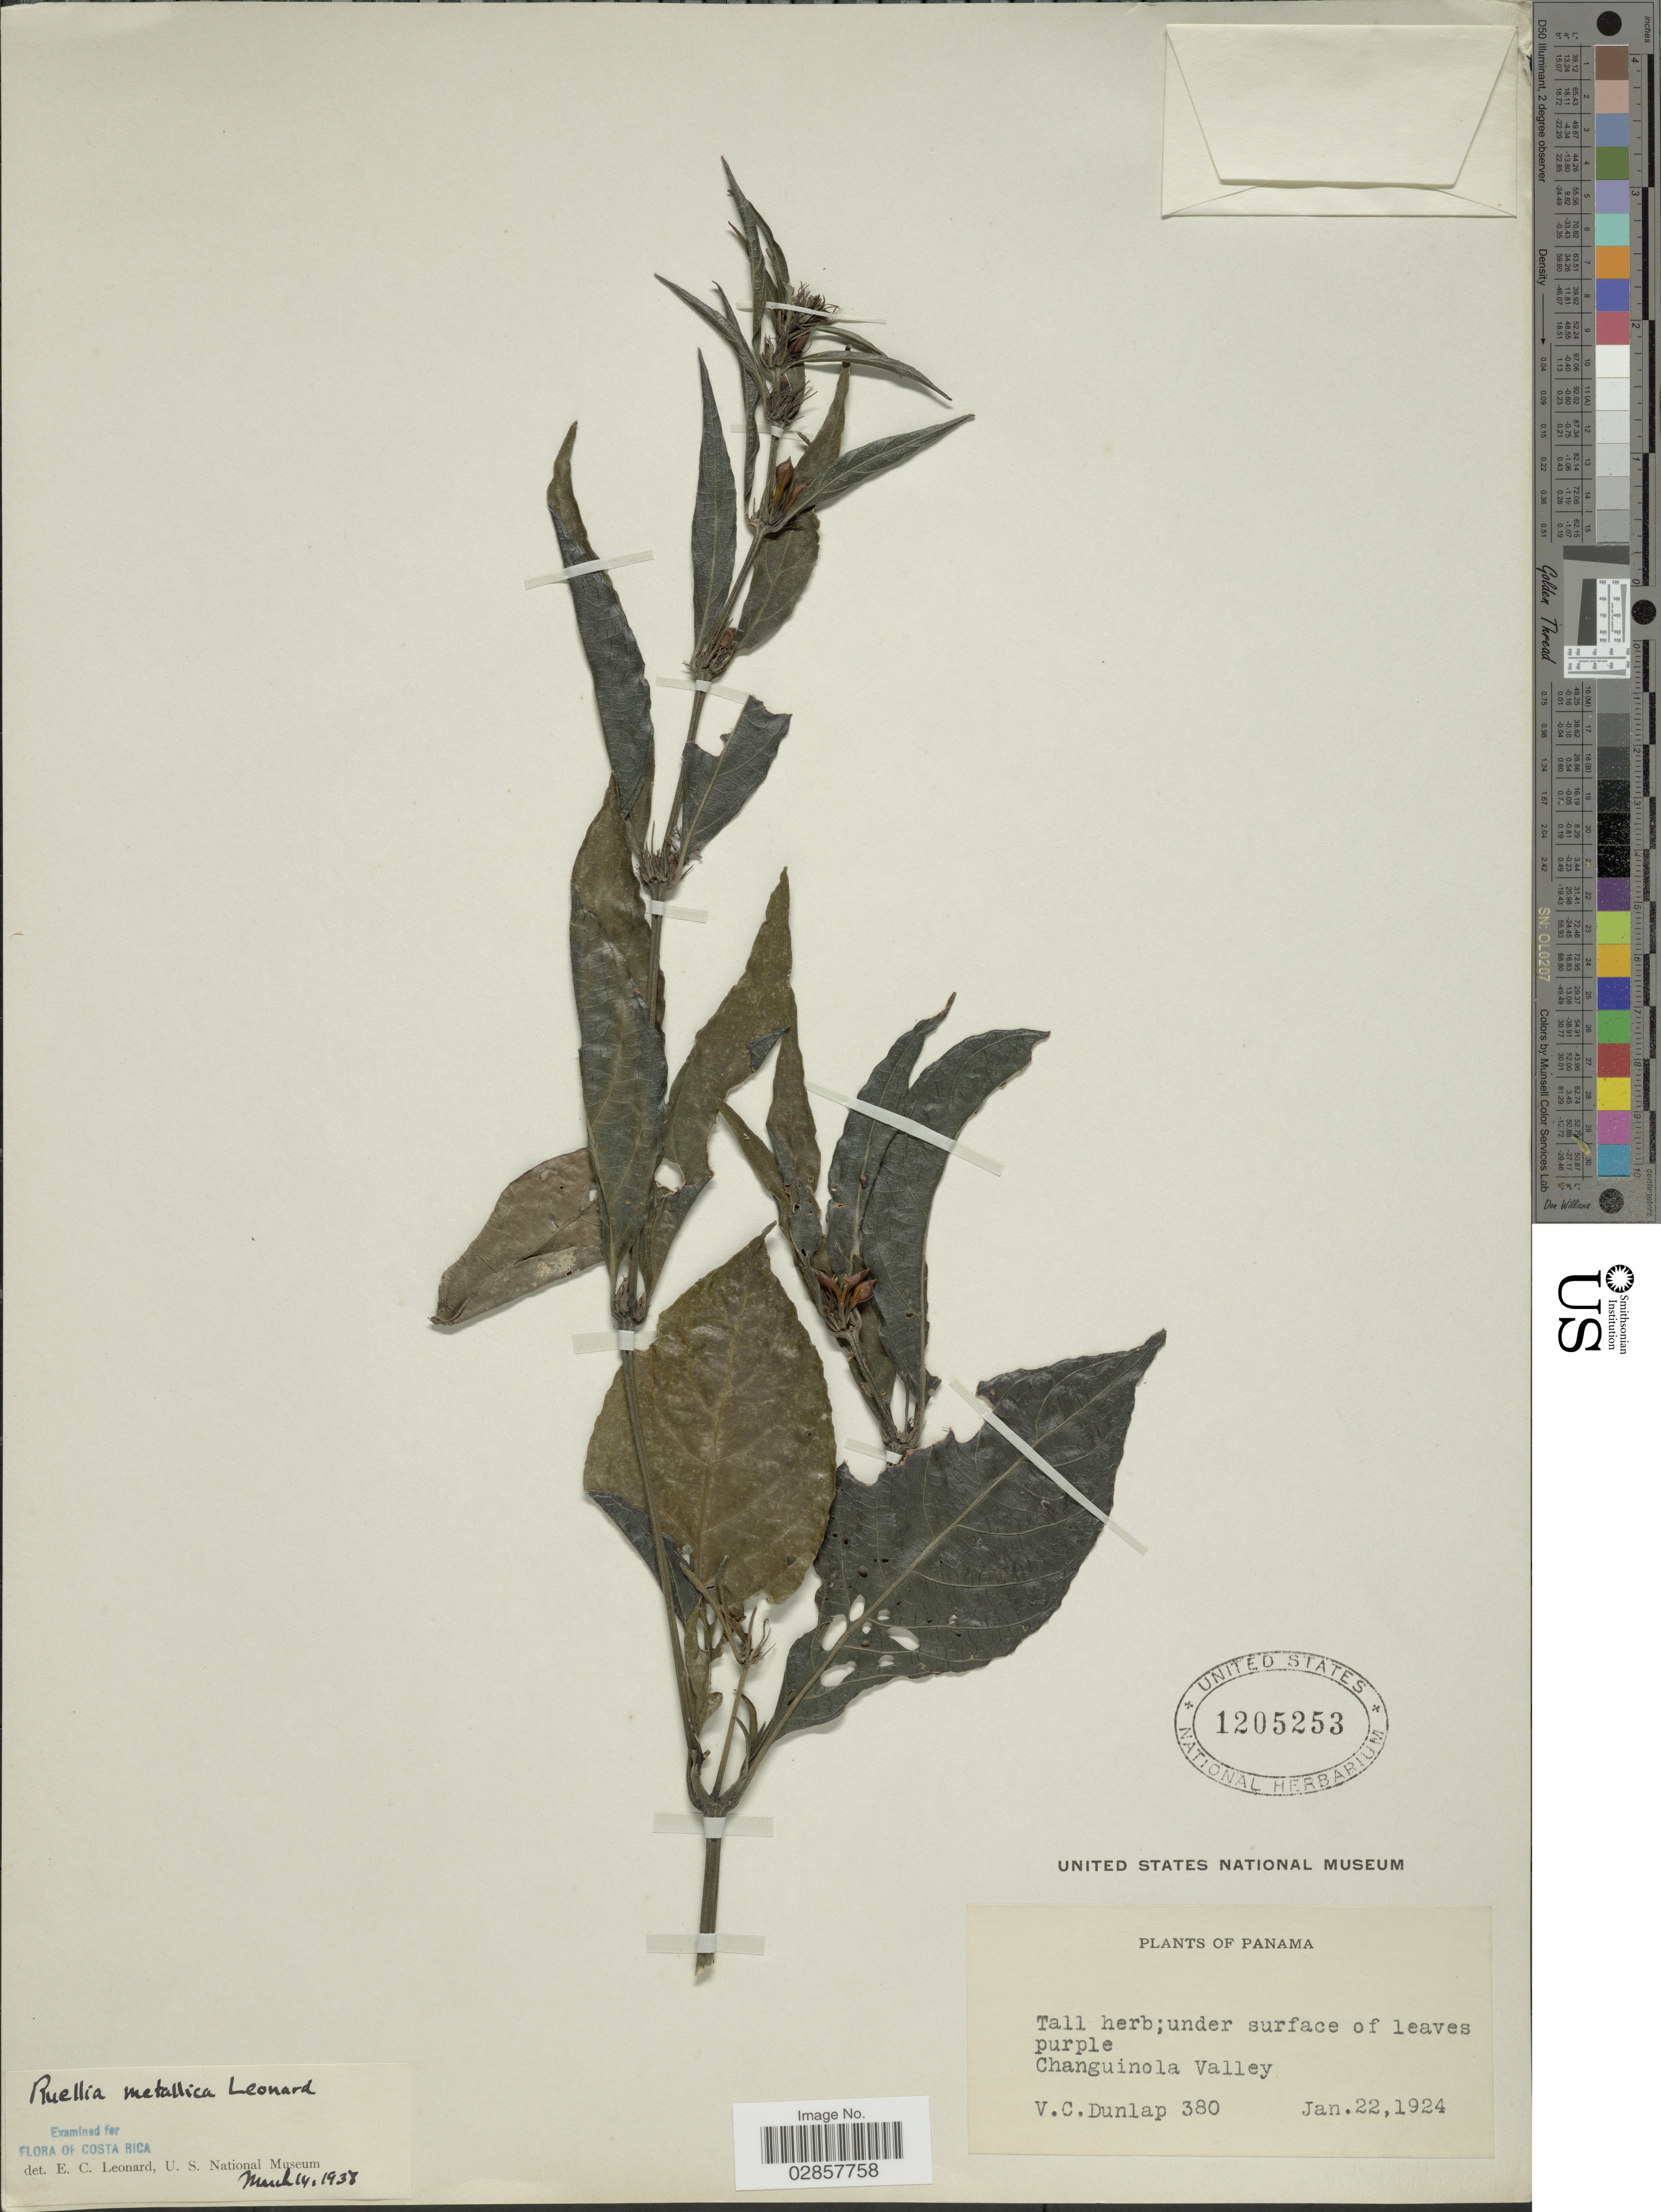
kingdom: Plantae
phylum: Tracheophyta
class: Magnoliopsida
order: Lamiales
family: Acanthaceae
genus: Ruellia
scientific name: Ruellia metallica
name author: Leonard in Standl.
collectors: V. C. Dunlap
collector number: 380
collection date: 1924-01-22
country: Panama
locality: Changuinola Valley.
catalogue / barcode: US 1205253